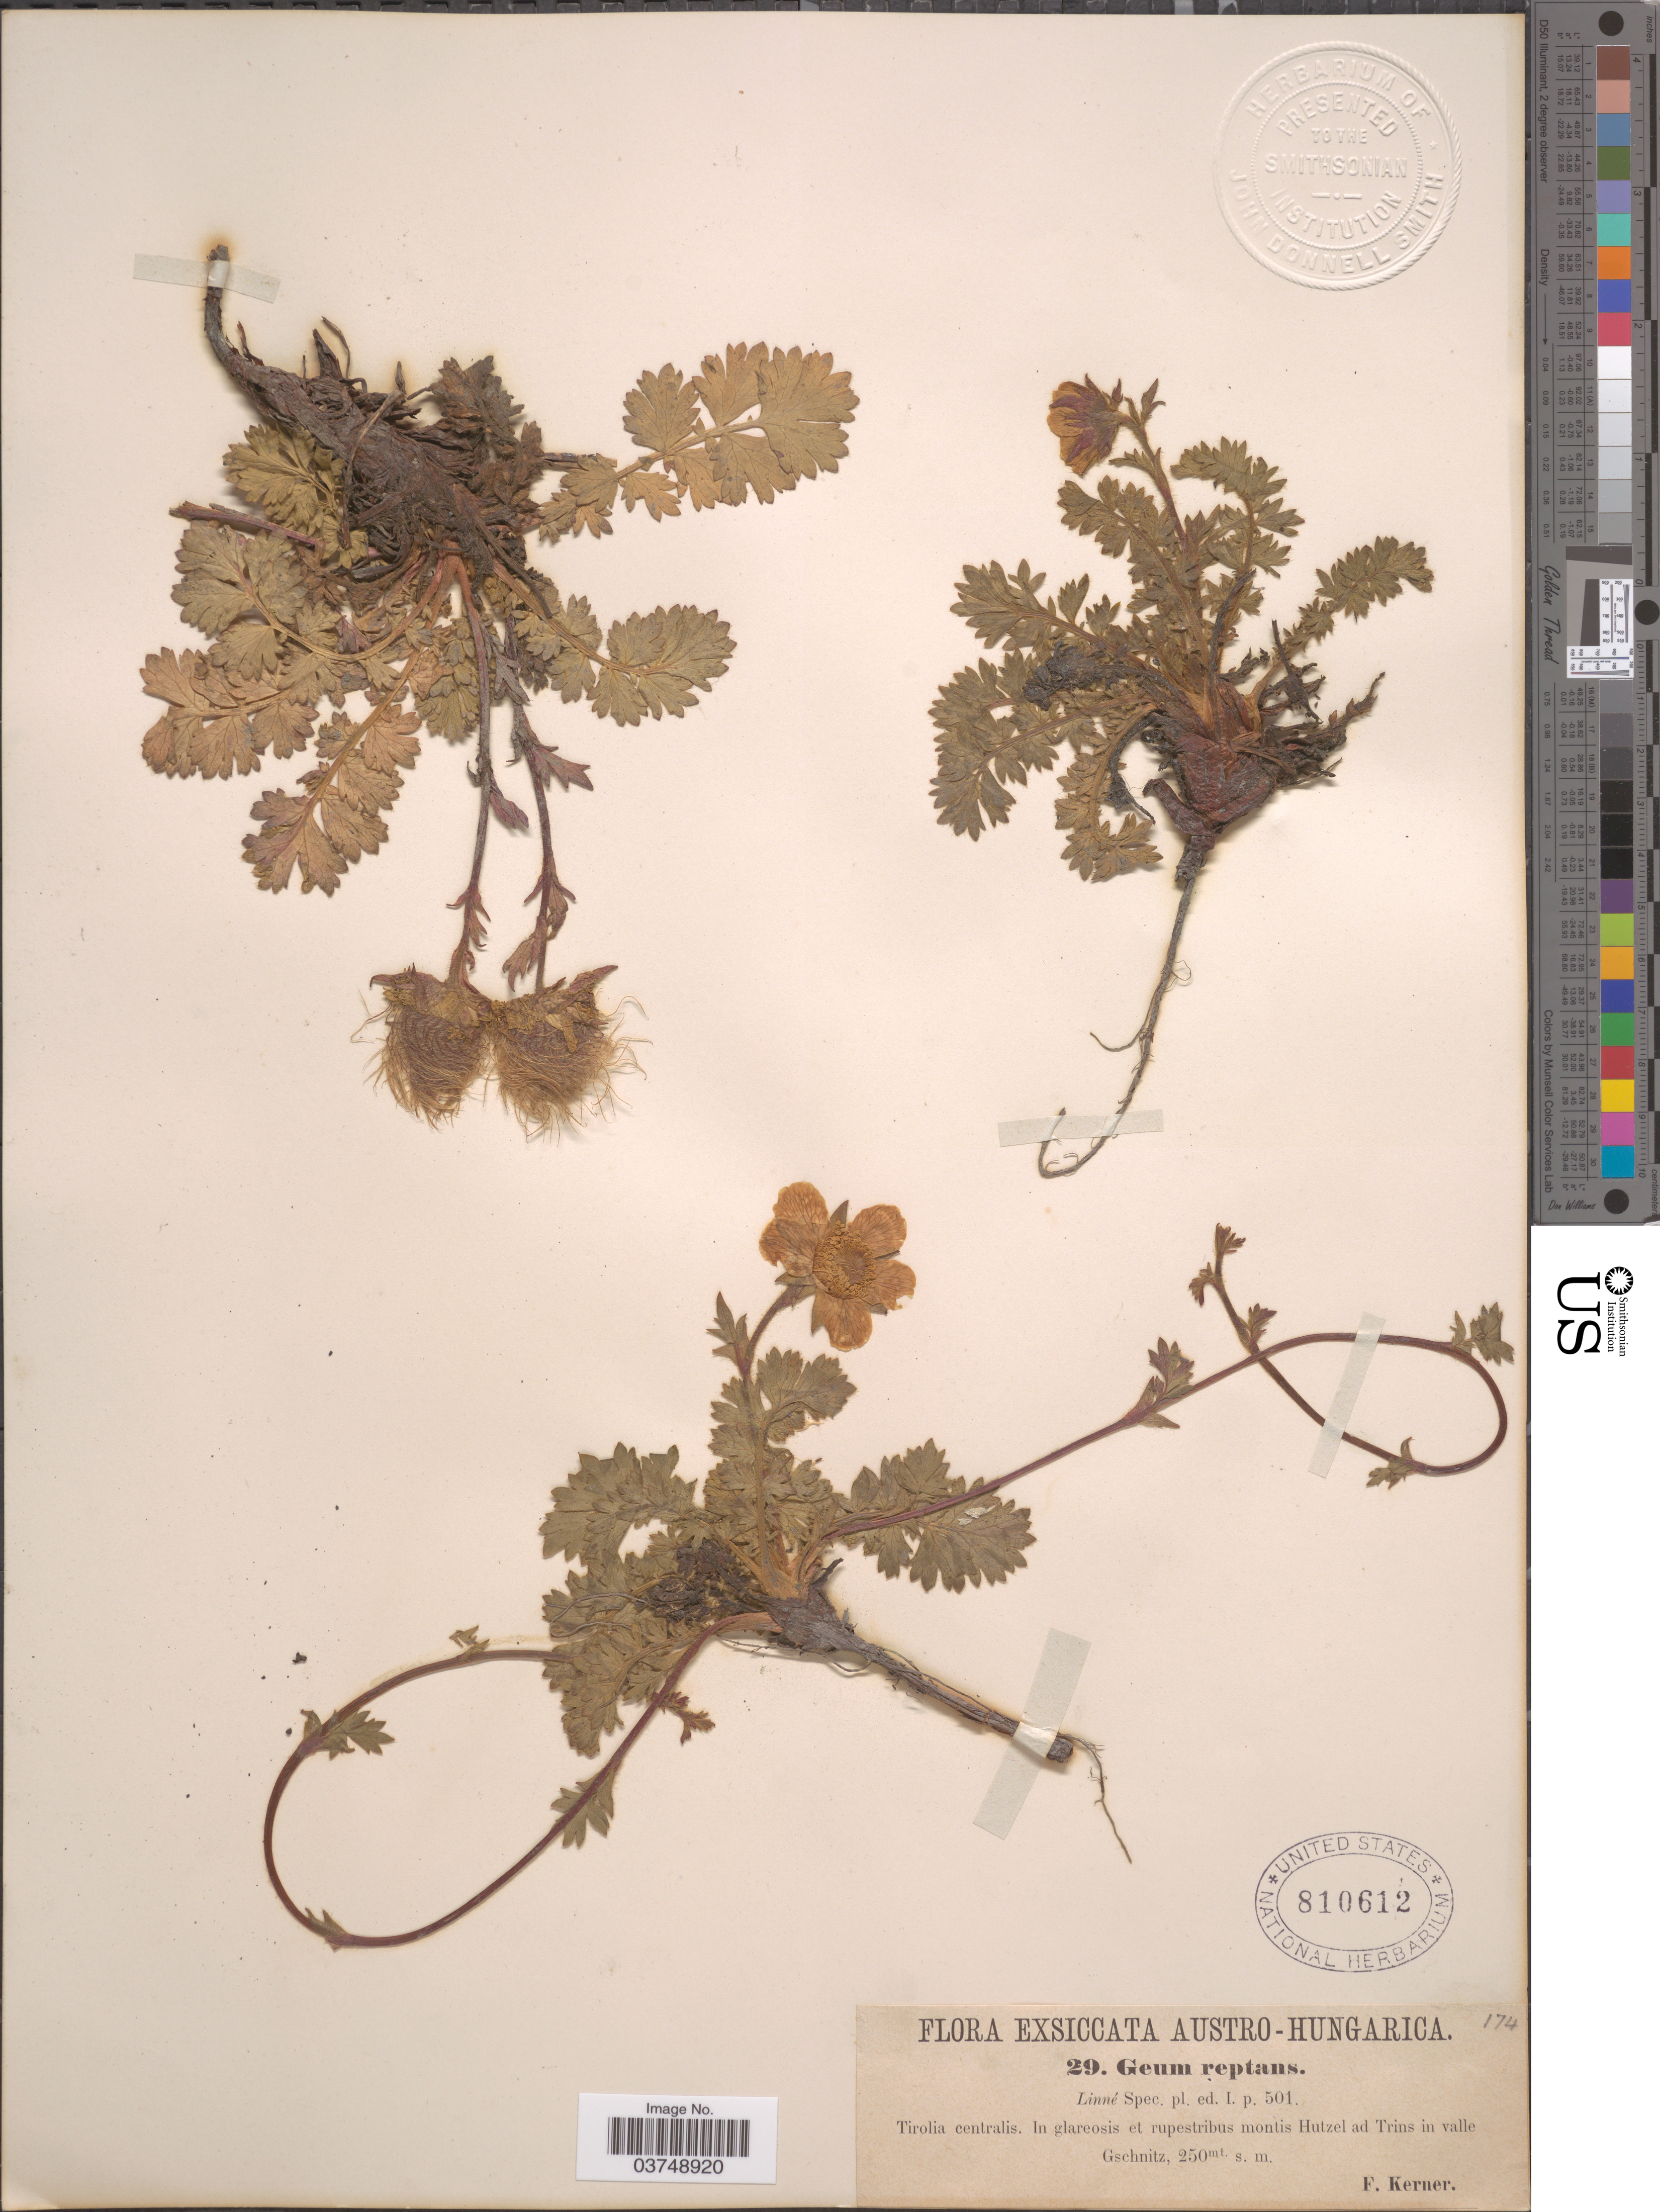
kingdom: Plantae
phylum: Tracheophyta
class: Magnoliopsida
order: Rosales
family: Rosaceae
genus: Geum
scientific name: Geum montanum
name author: L.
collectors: F. Kerner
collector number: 29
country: Austria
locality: Austro-Hungarica. Tirolia centralis. In glareosis et rupestribus montis Hutzel ad Trins in valle Gschnitz.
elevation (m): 250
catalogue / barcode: US 810612